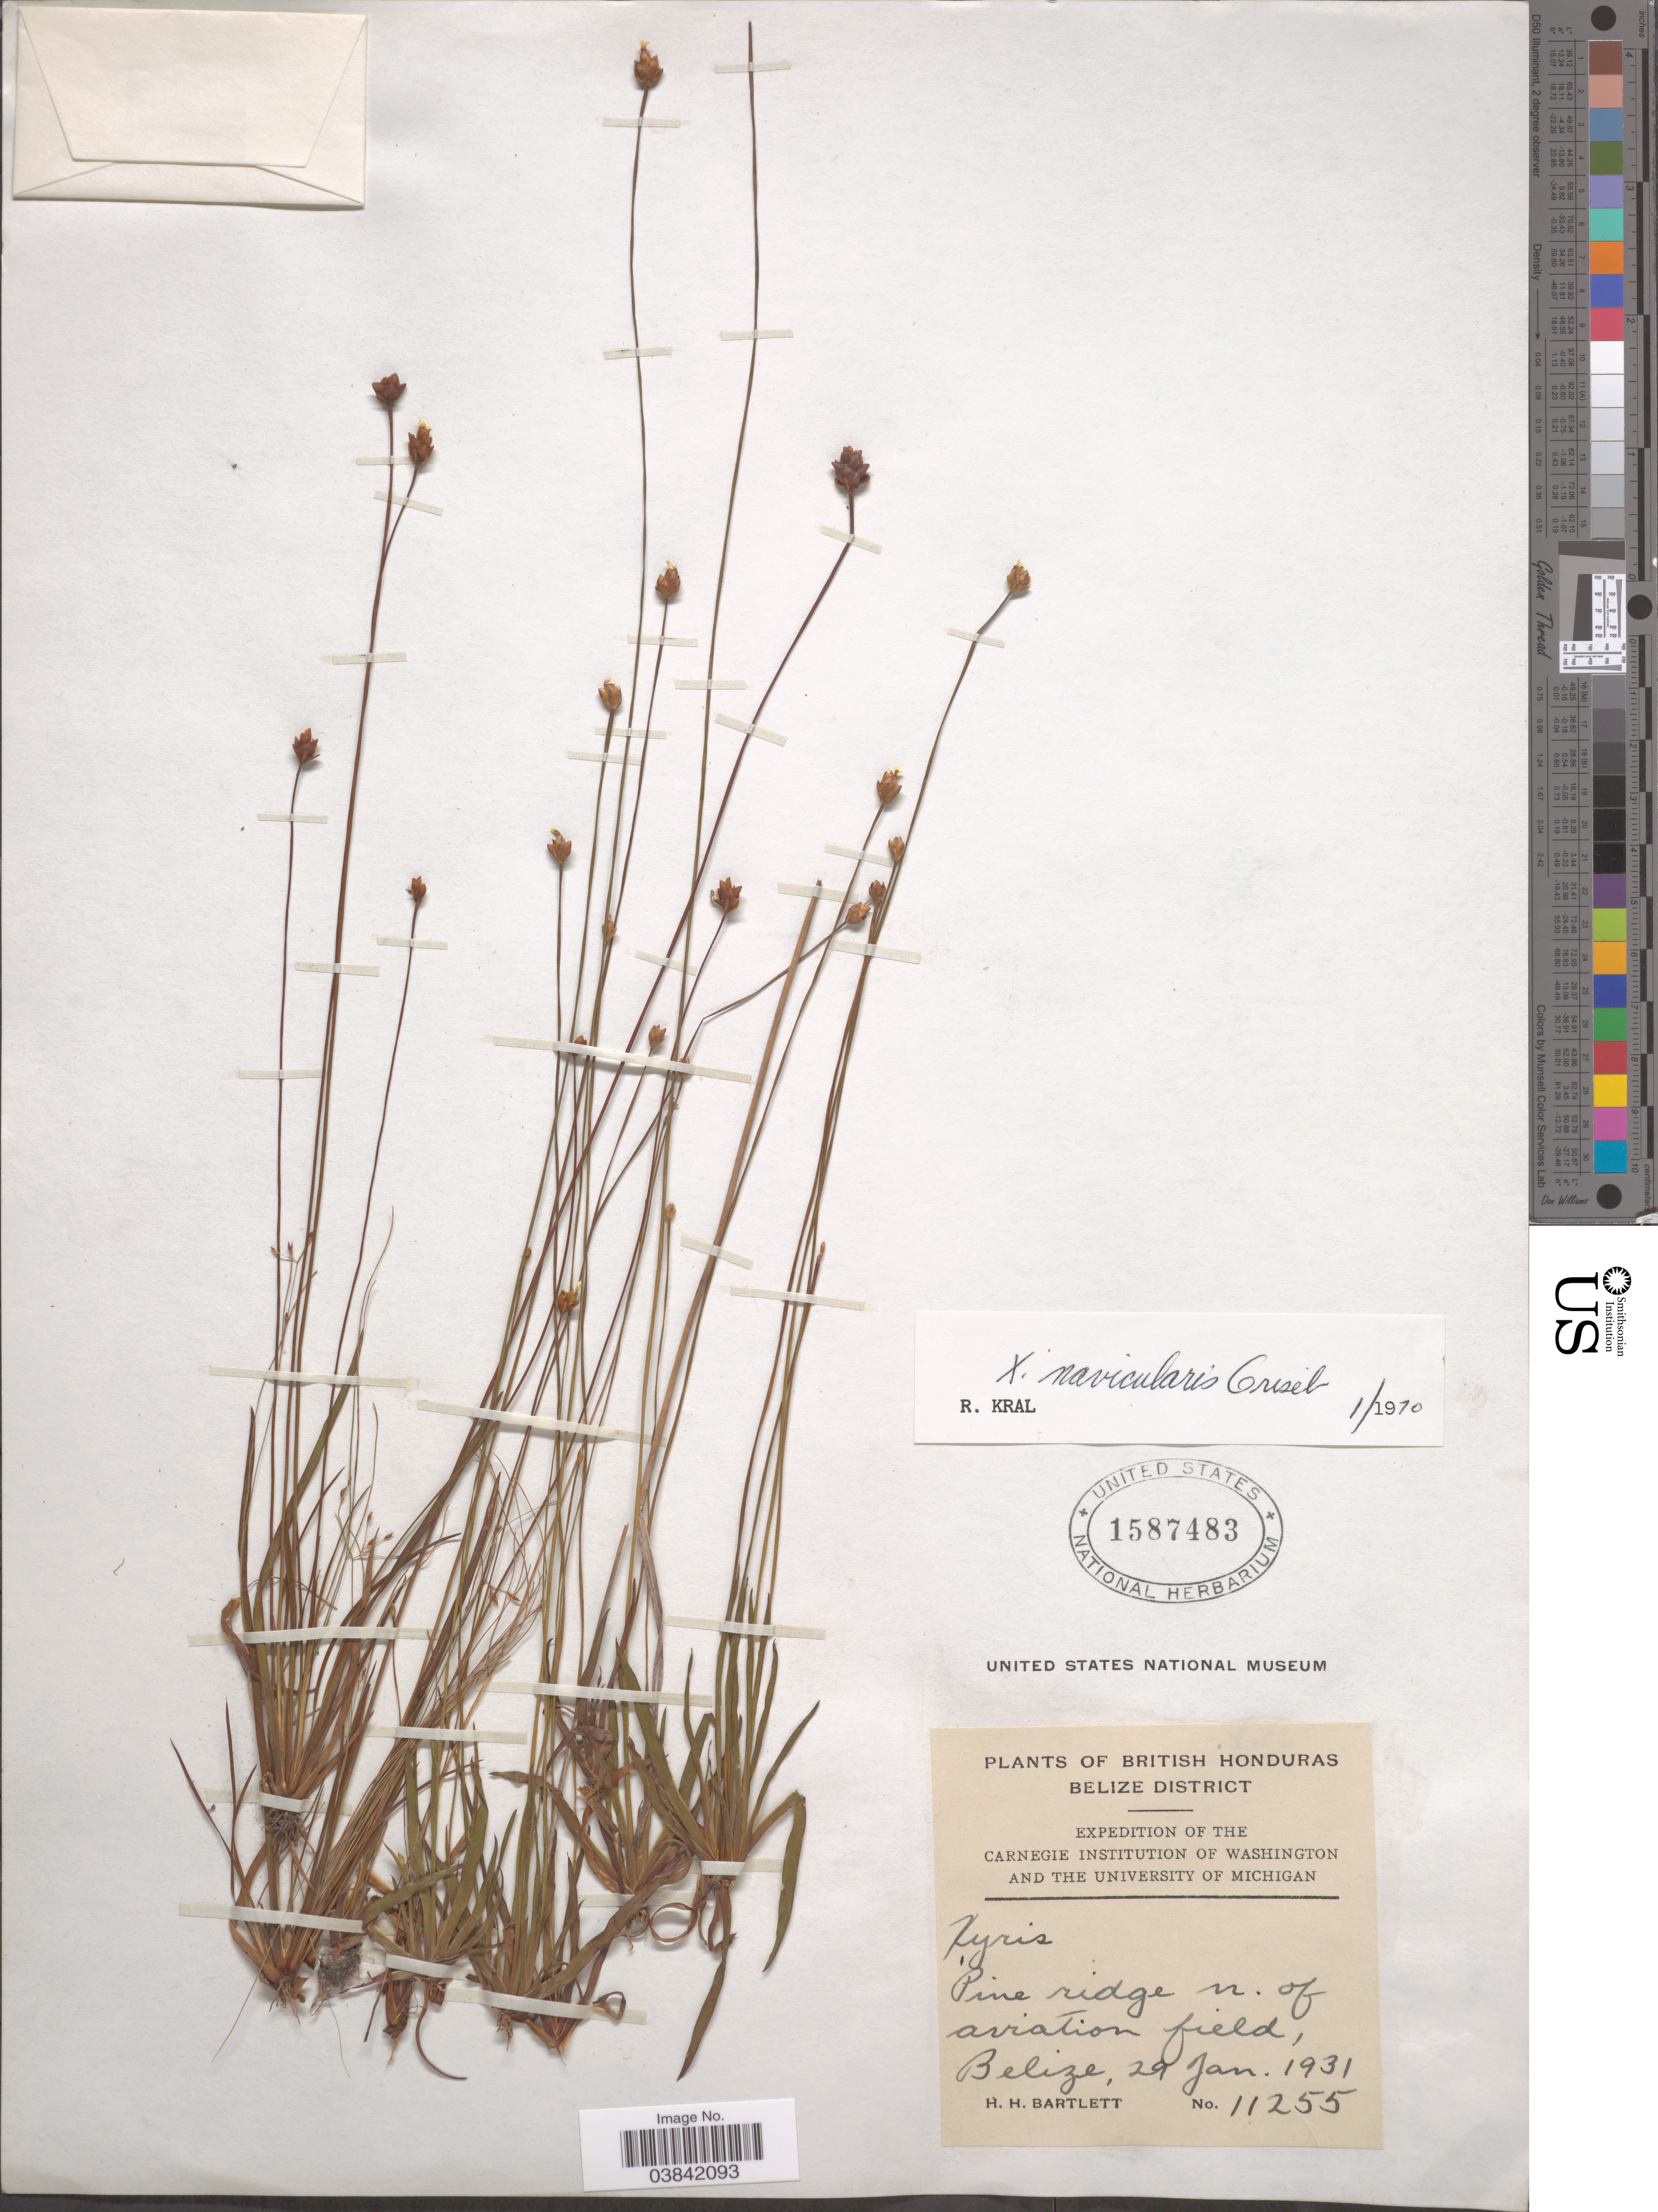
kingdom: Plantae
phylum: Tracheophyta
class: Liliopsida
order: Poales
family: Xyridaceae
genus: Xyris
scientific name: Xyris navicularis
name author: Griseb.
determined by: Naczi, R. F. C.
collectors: H. H. Bartlett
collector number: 11255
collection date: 1931-01-29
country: Belize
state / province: Belize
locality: British Honduras, Belize District. Pine ridge n. of aviation field, Belize.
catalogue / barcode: US 1587483